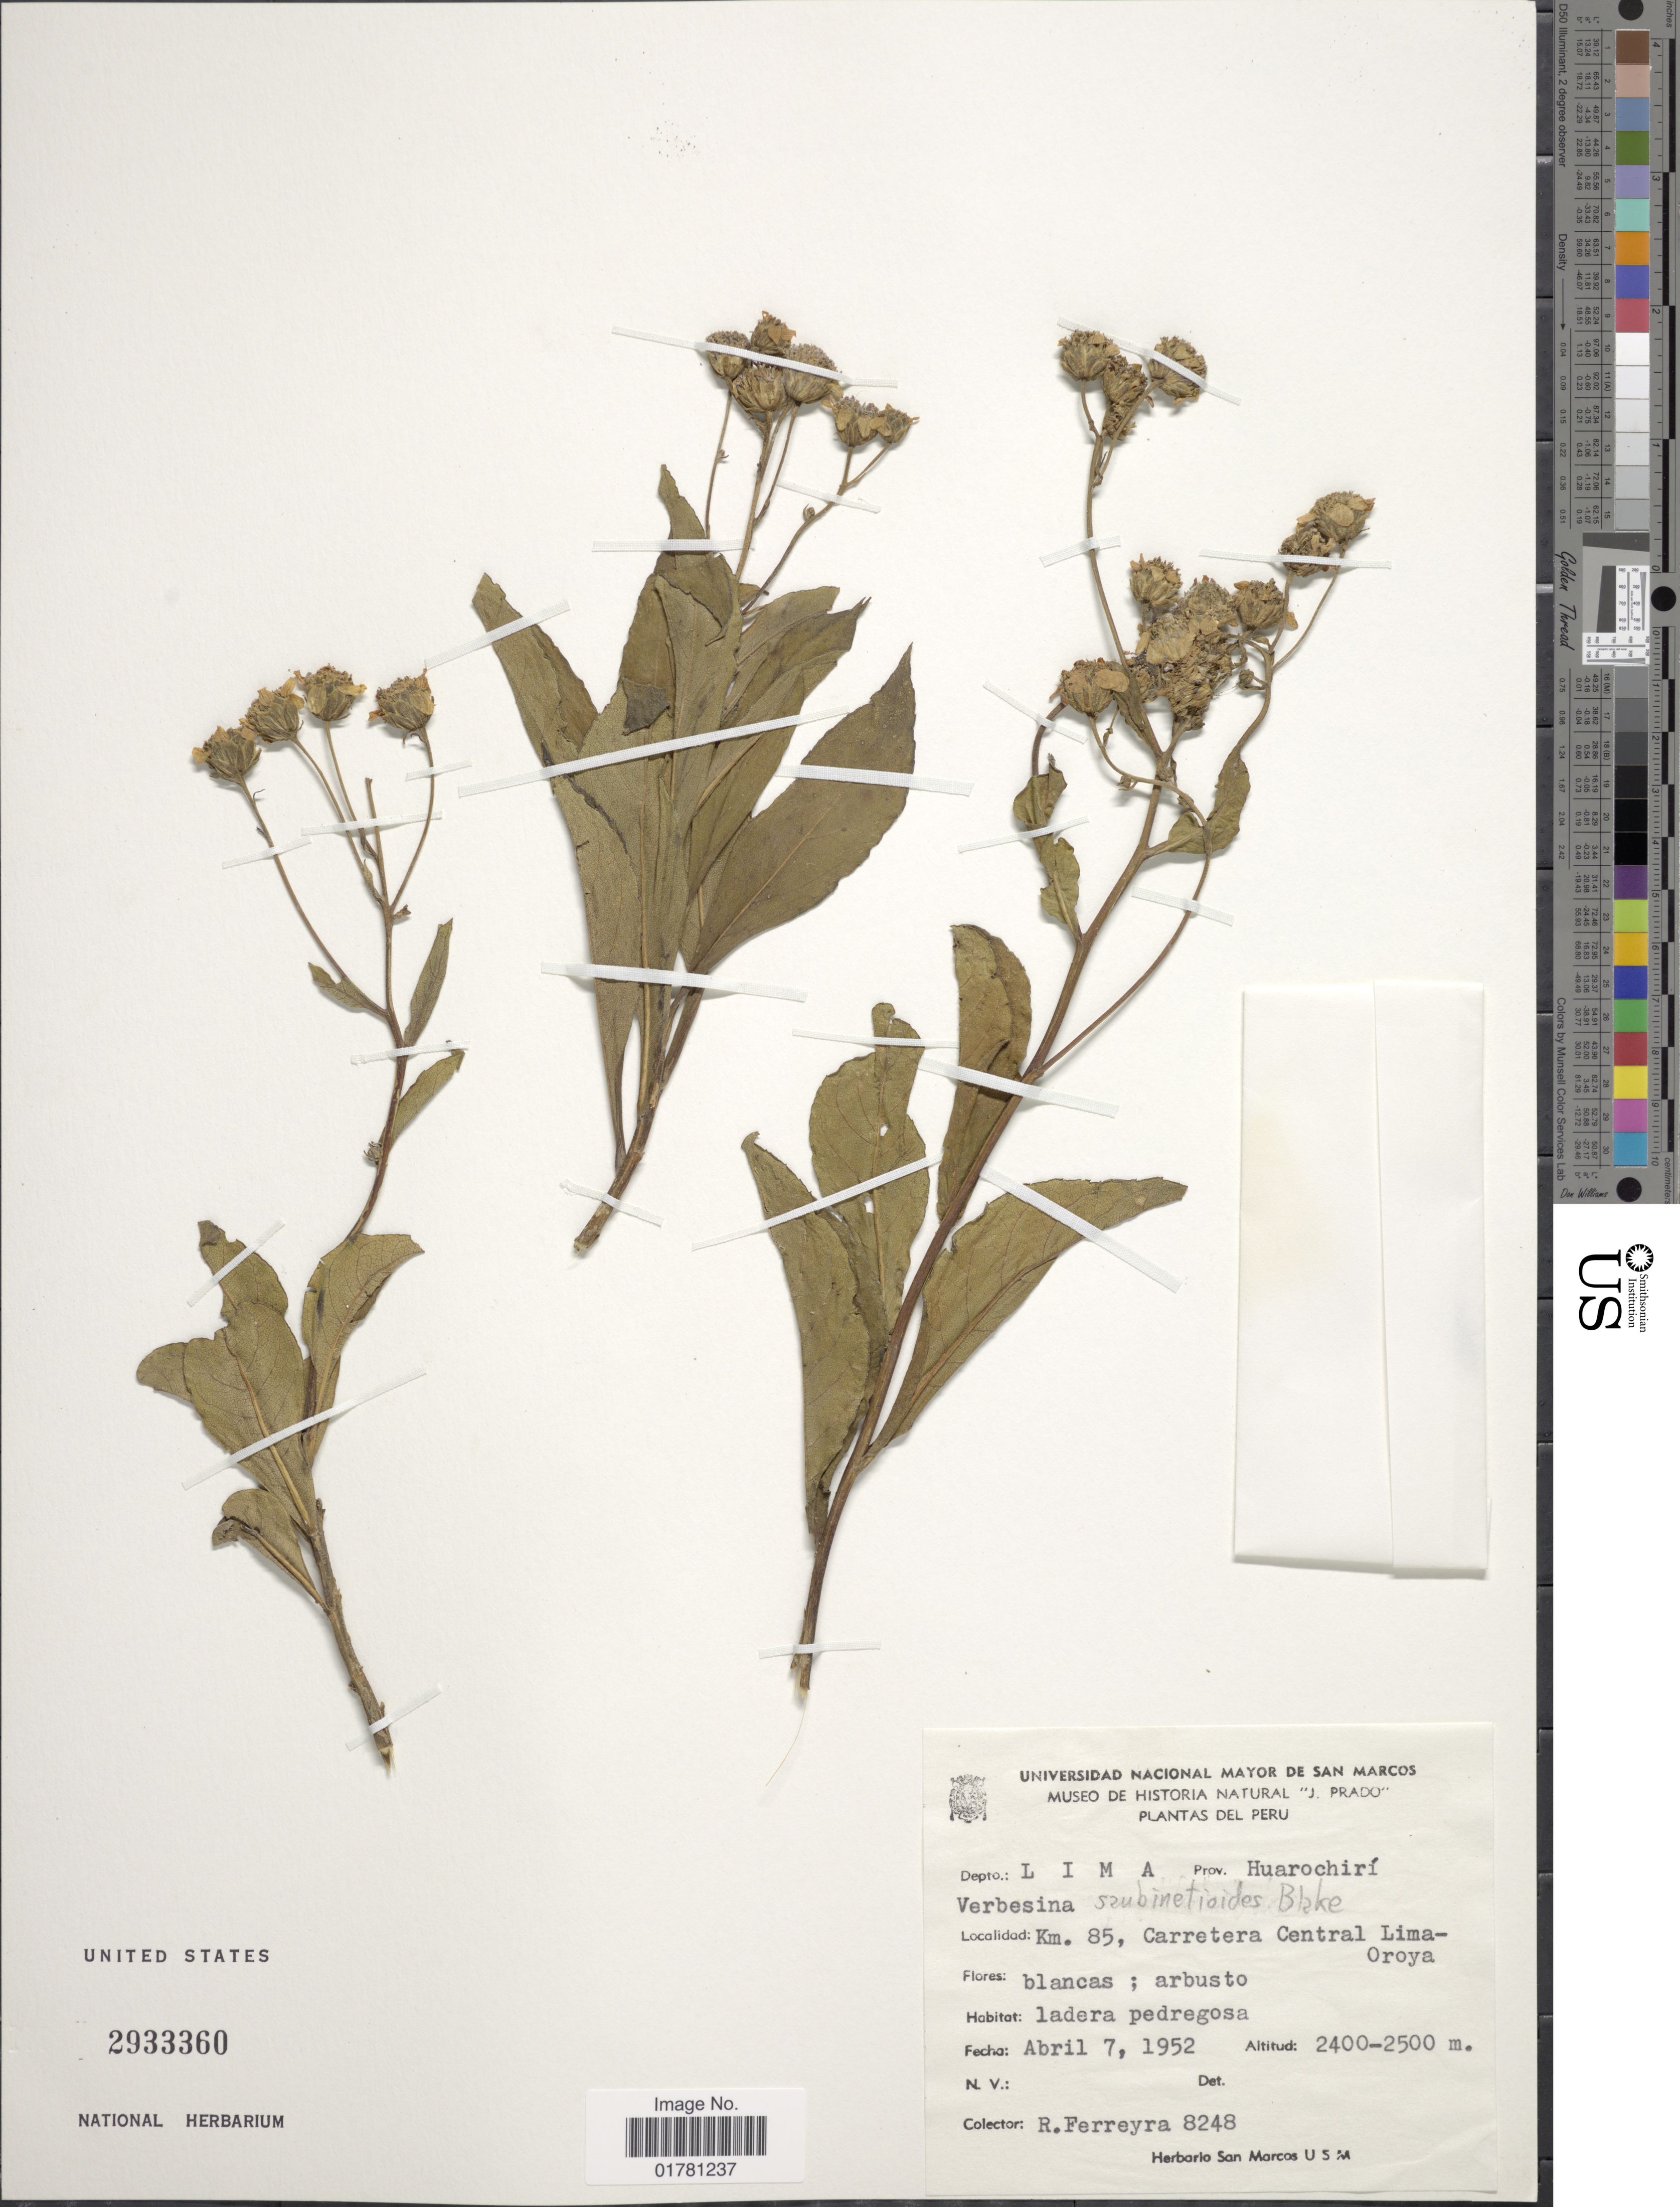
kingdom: Plantae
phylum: Tracheophyta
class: Magnoliopsida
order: Asterales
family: Asteraceae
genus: Verbesina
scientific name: Verbesina saubinetioides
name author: S.F. Blake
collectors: R. A. Ferreyra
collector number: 8248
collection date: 1952-04-07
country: Peru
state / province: Lima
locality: Depto Lima, Prov. Huarochirí, Km 85, Carretera Central Lima-Oroya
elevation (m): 2400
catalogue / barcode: US 2933360